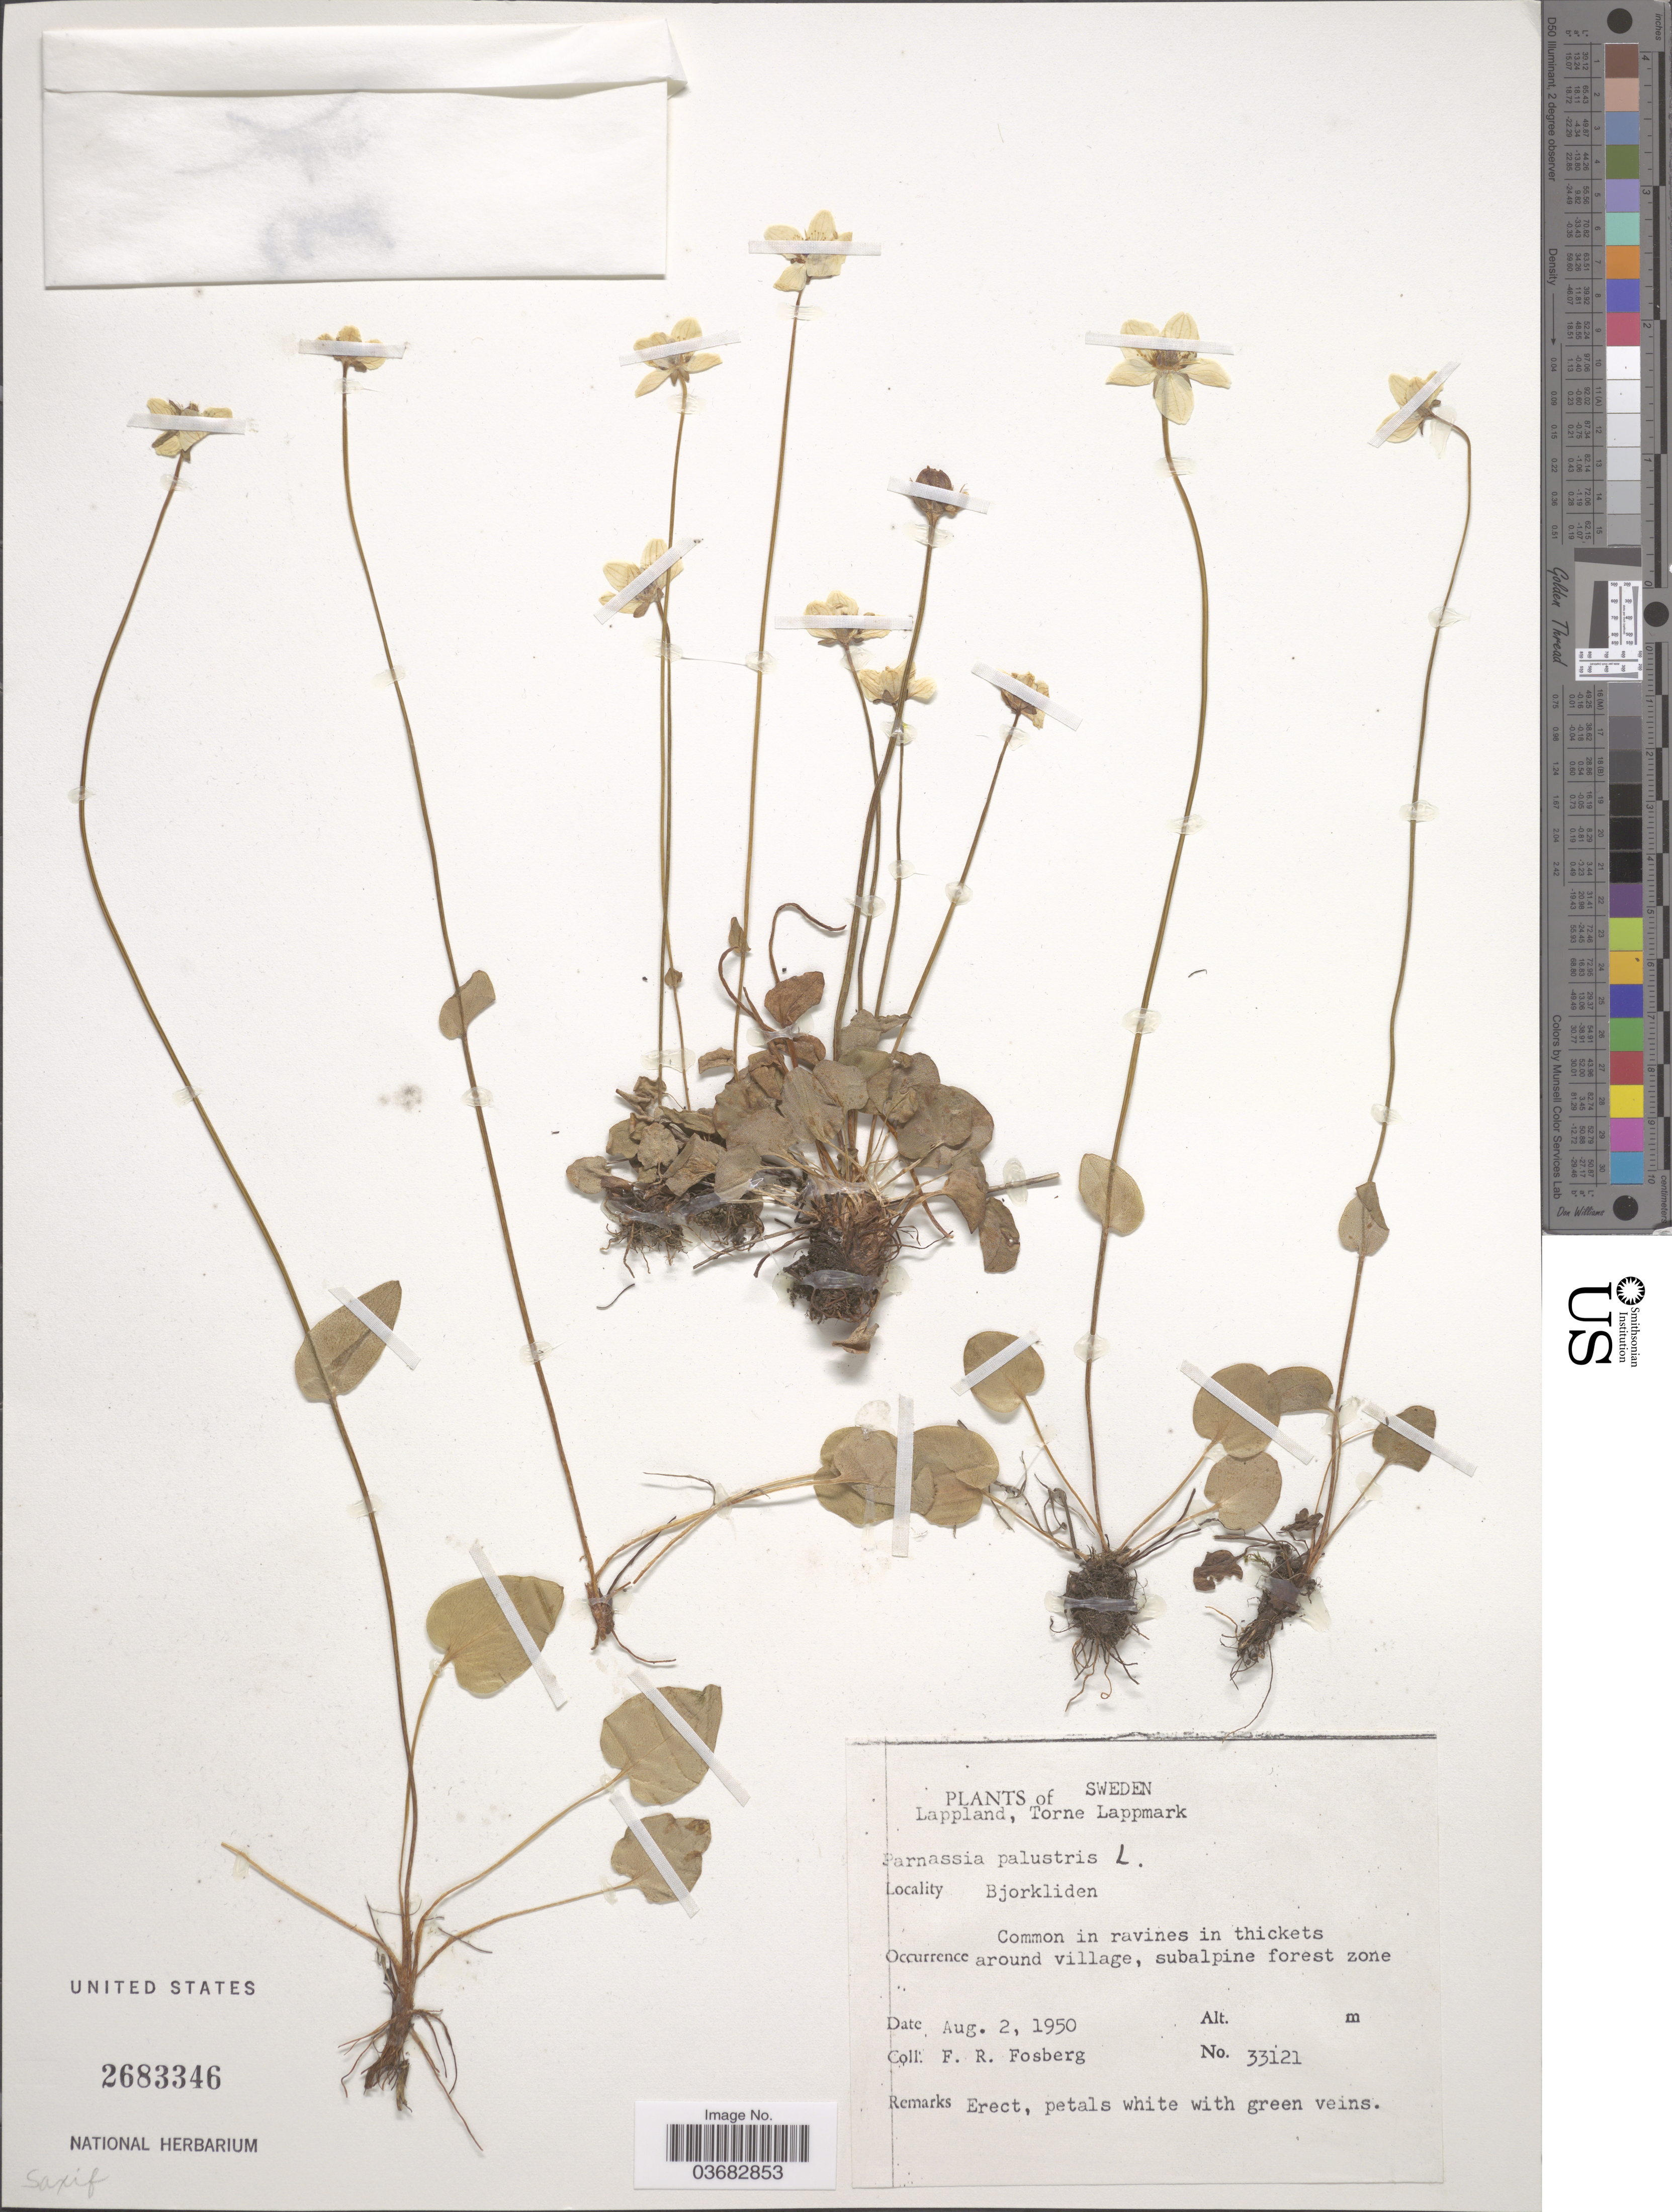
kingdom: Plantae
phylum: Tracheophyta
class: Magnoliopsida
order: Celastrales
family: Parnassiaceae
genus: Parnassia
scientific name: Parnassia palustris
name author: L.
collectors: F. R. Fosberg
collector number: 33121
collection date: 1950-08-02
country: Sweden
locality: Lappland, Torne Lappmark. Bjorkliden. Common in ravines in thickets around village, subalpine forest zone.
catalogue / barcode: US 2683346